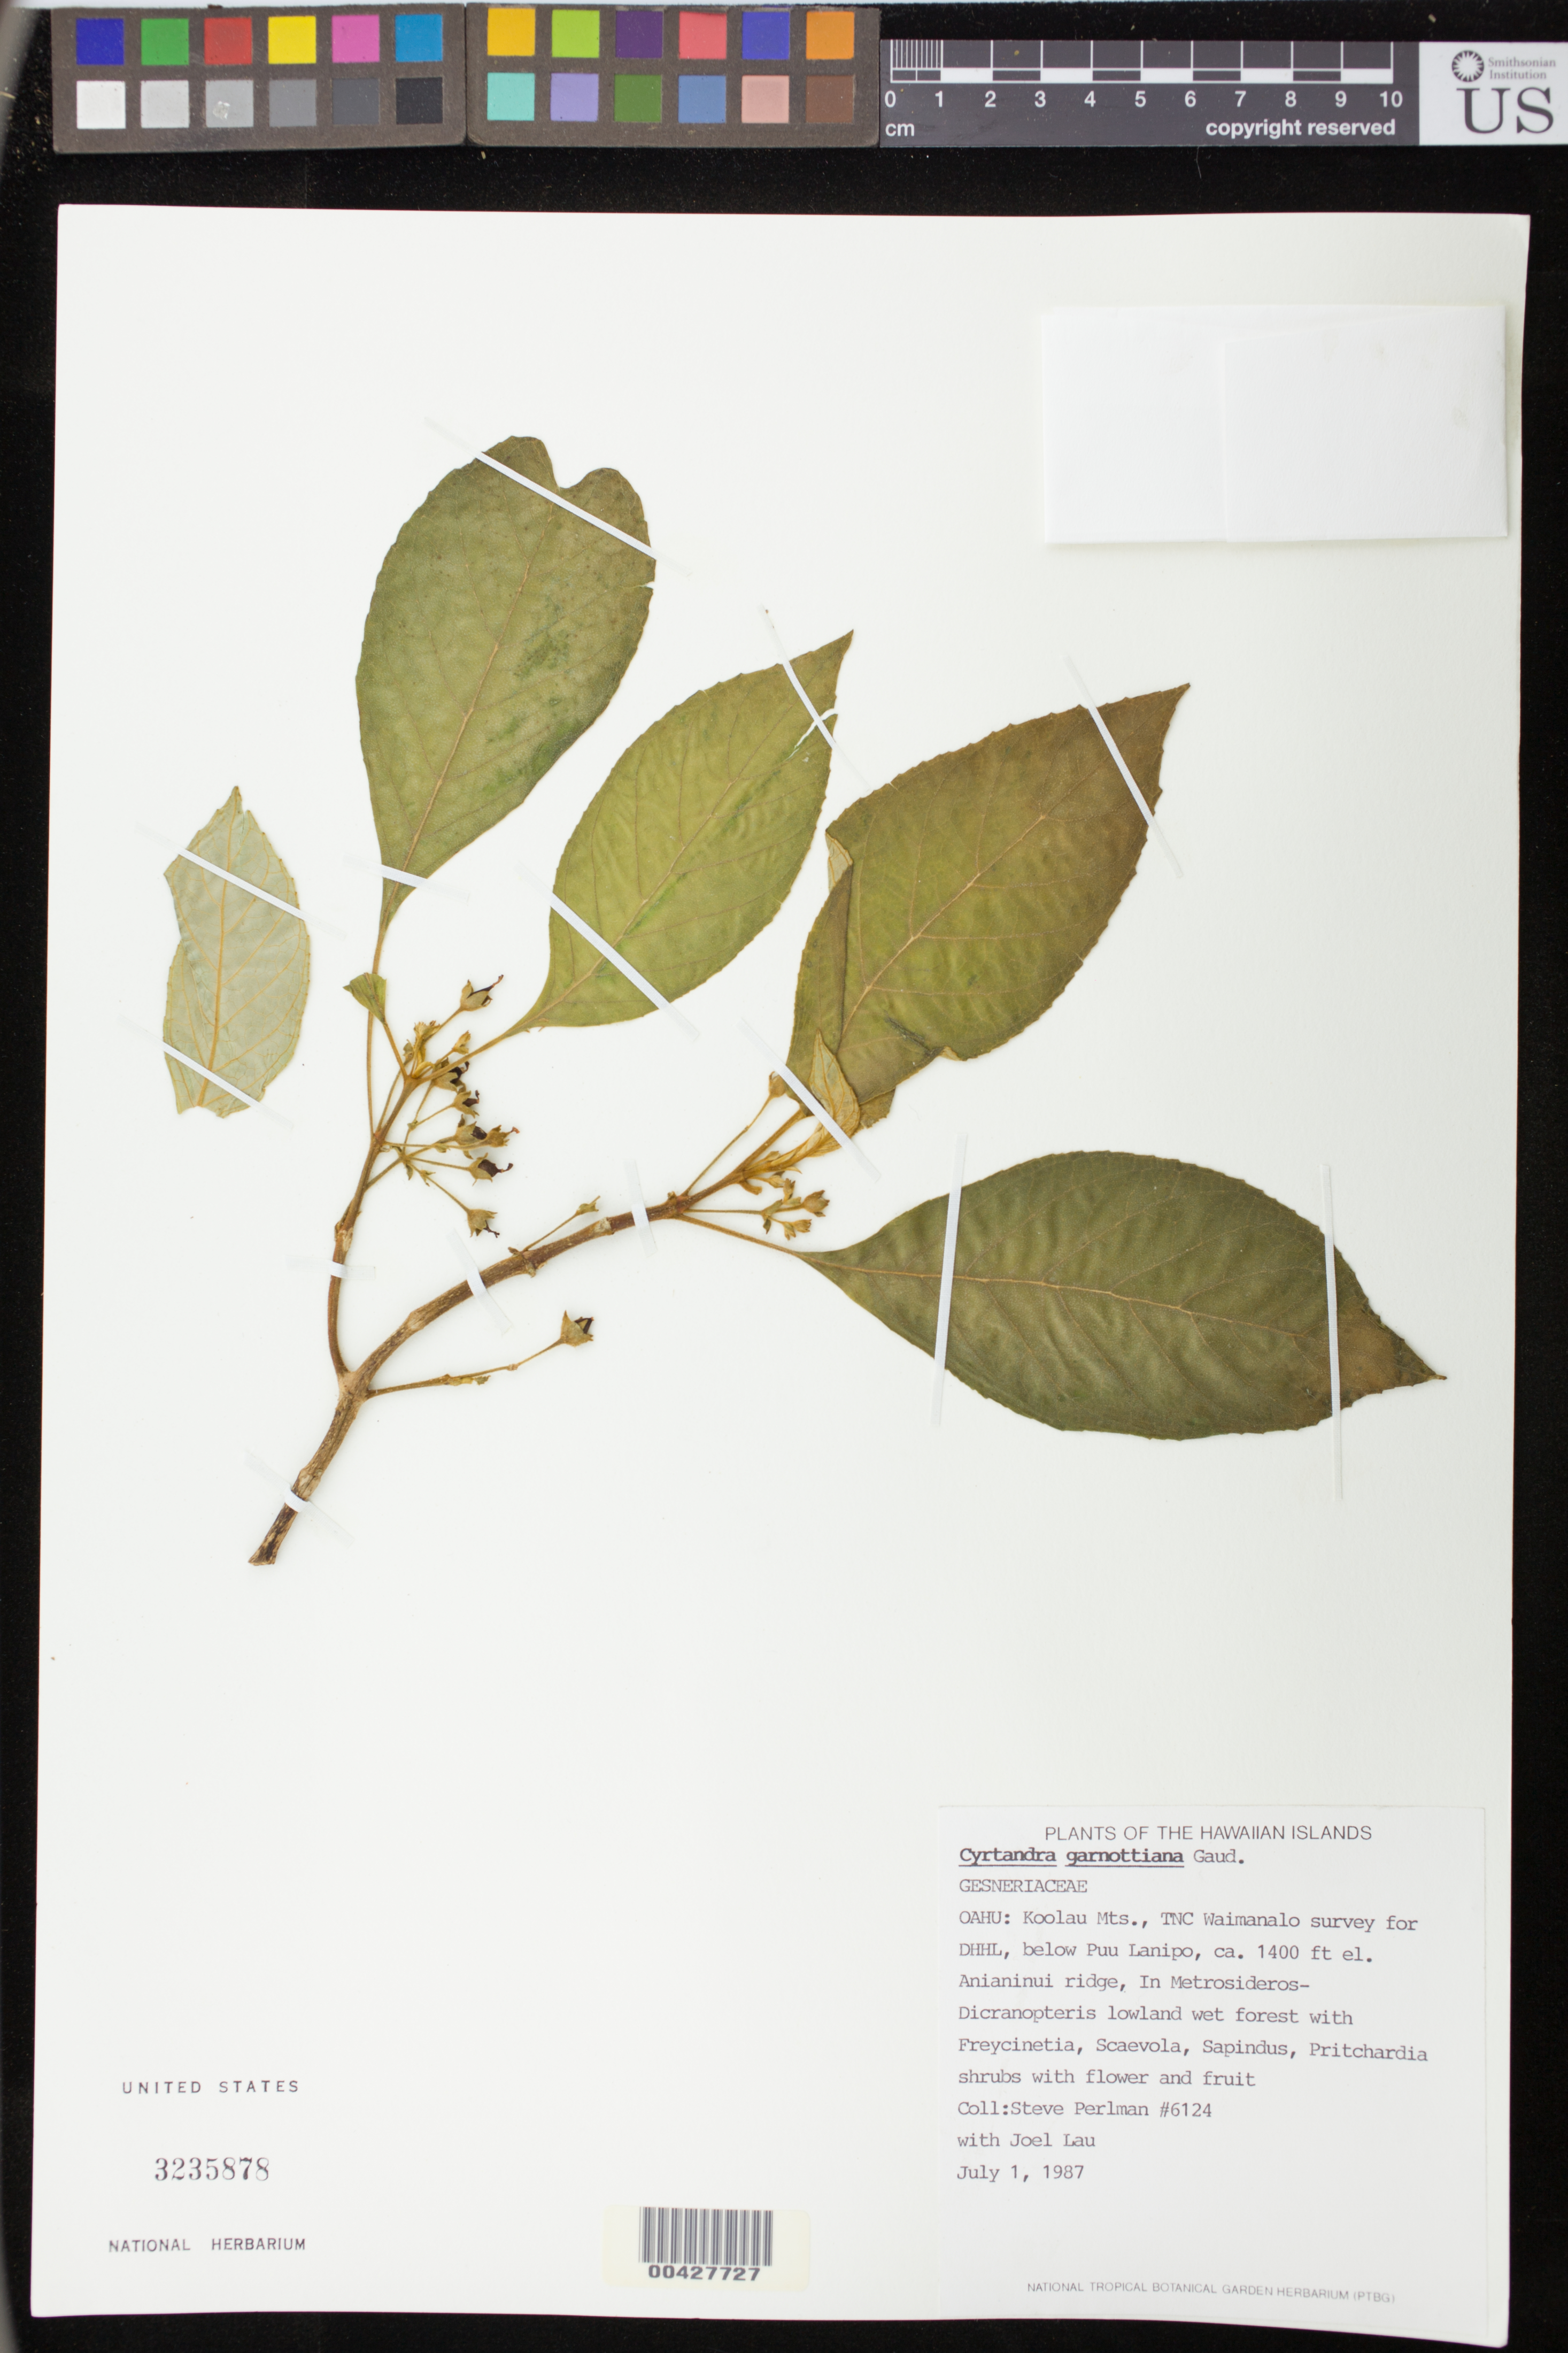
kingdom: Plantae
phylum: Tracheophyta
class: Magnoliopsida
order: Lamiales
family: Gesneriaceae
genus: Cyrtandra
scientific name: Cyrtandra garnotiana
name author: Gaudich.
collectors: S. P. Perlman & J. Lau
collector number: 6124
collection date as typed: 01 Jul 1987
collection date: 1987-07-01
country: United States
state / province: Hawaii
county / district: Honolulu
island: Oahu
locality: Koolau mts, tnc waimanalo, below Puu Lanipo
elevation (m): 427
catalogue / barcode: US 3235878